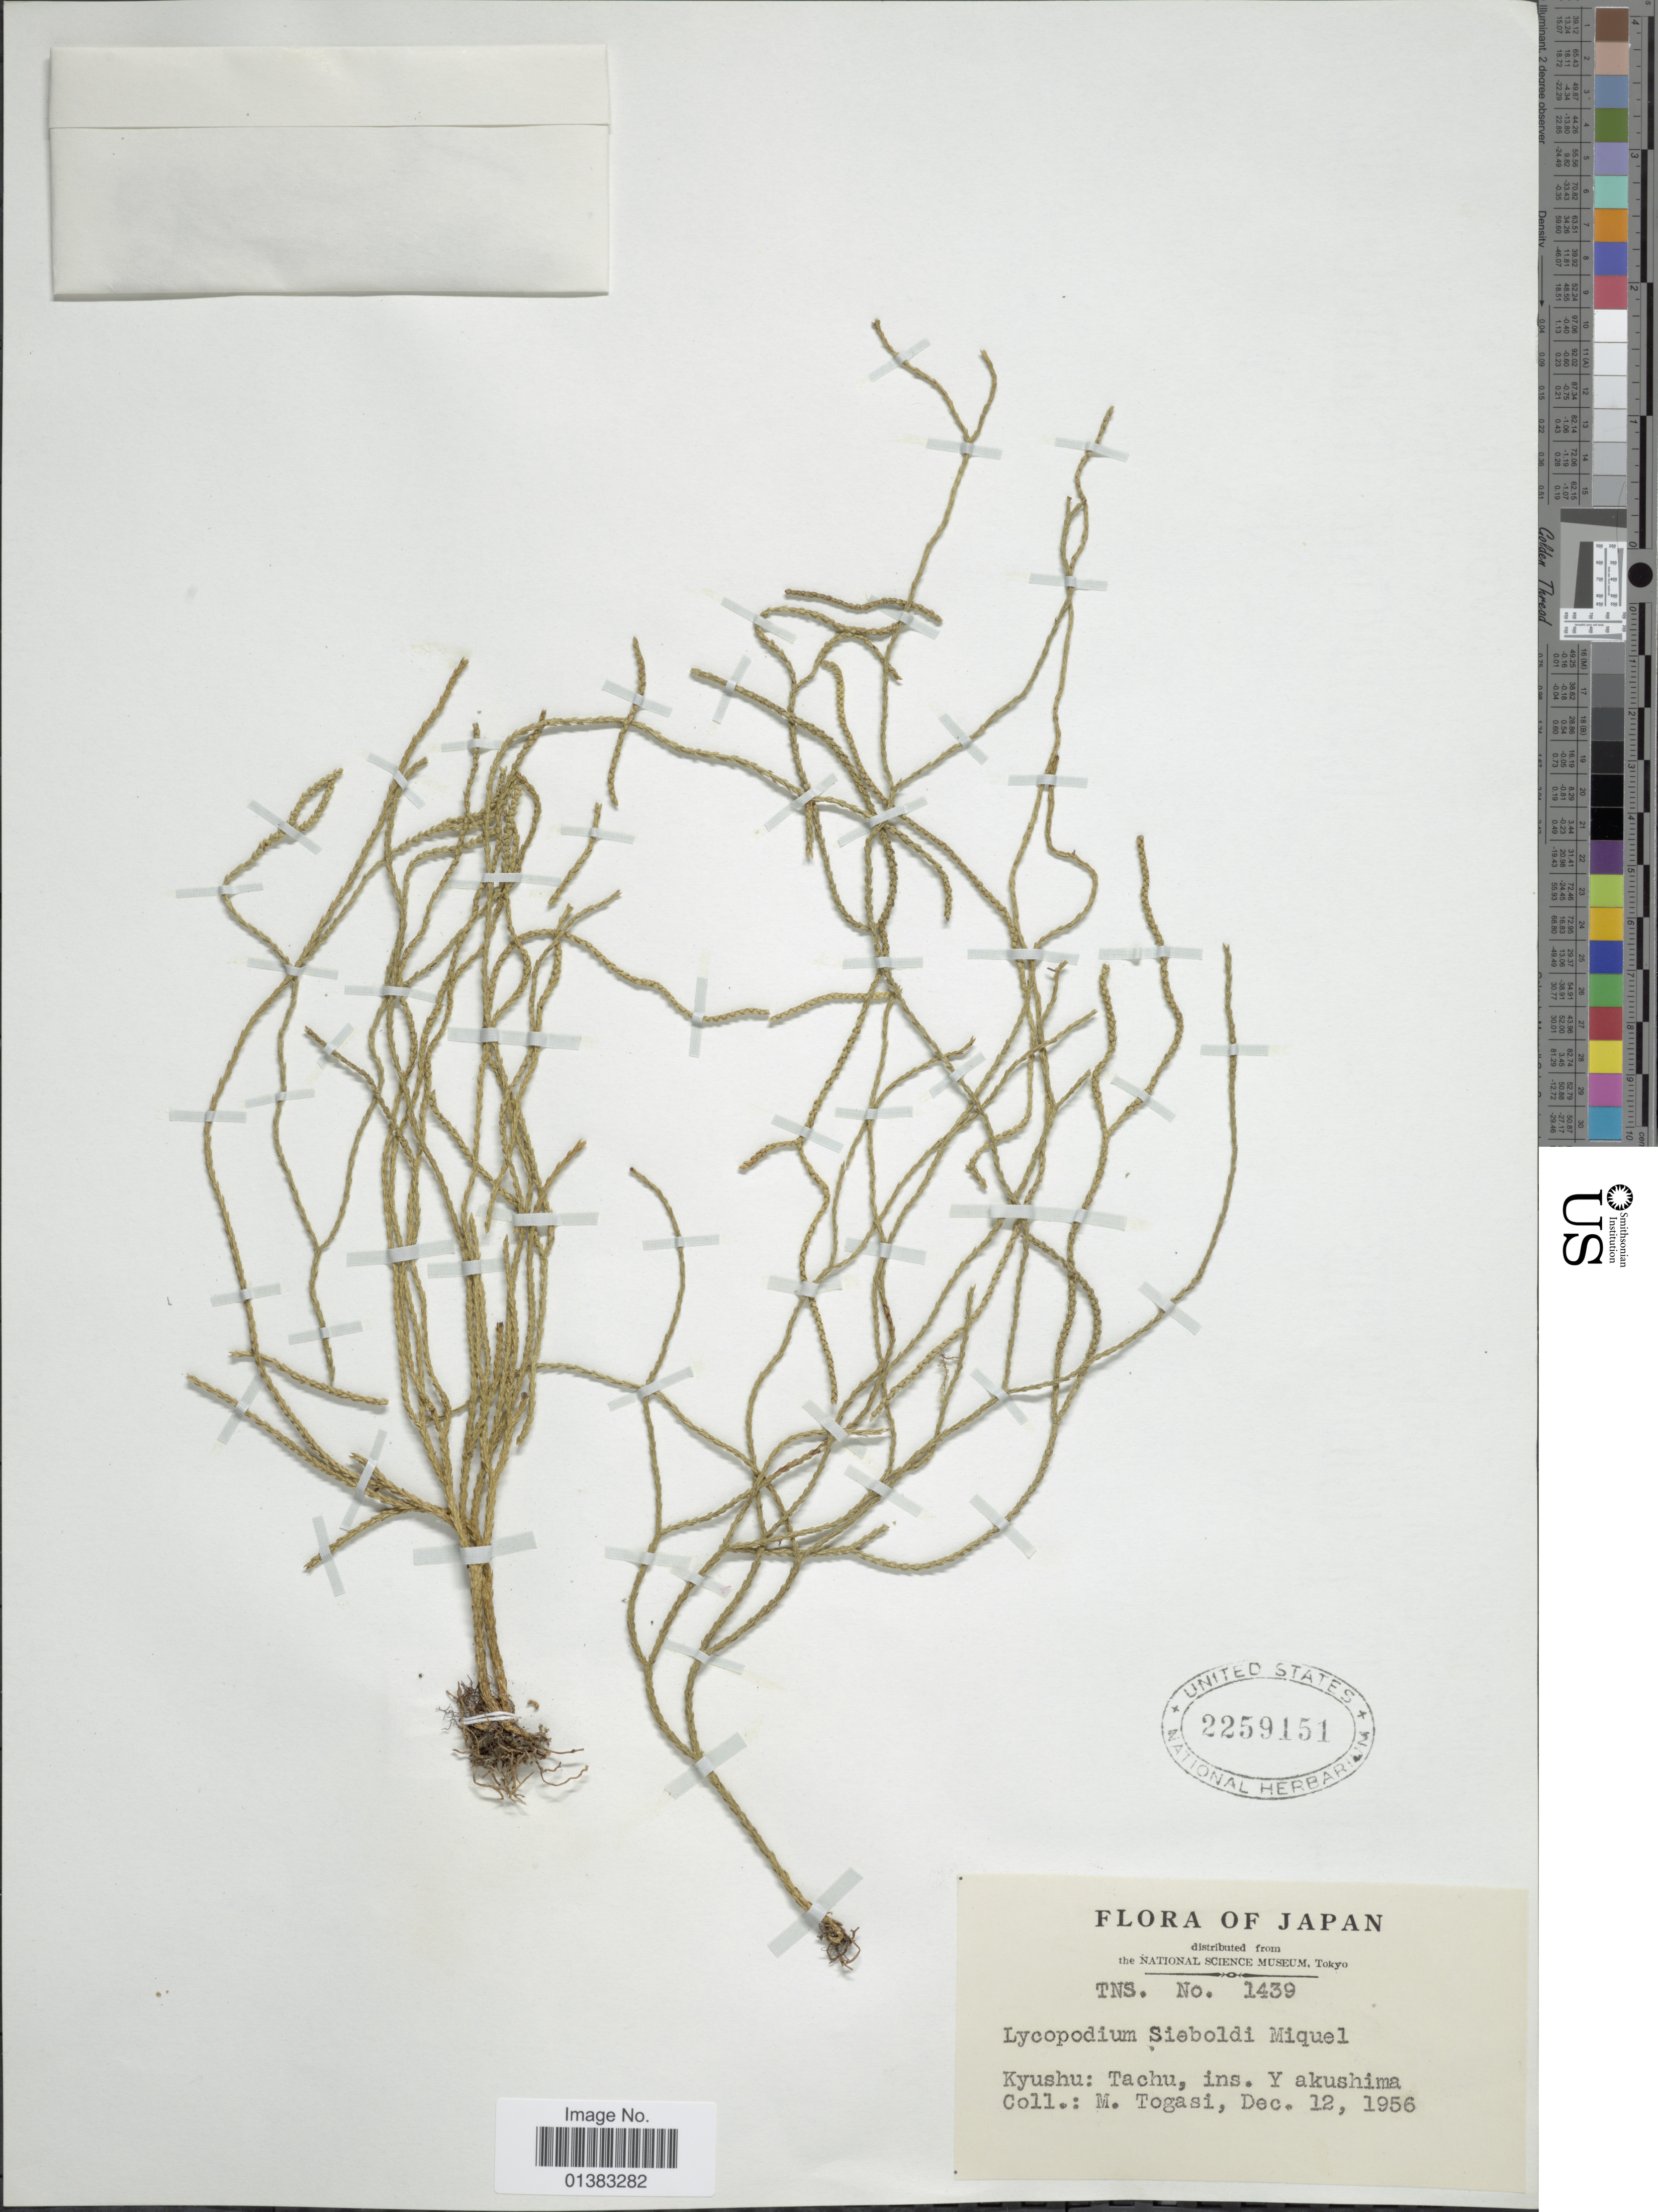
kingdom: Plantae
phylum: Tracheophyta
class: Lycopodiopsida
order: Lycopodiales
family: Lycopodiaceae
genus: Phlegmariurus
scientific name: Phlegmariurus sieboldii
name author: (Miq.) Ching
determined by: Field, A. R.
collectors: M. Togasi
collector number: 1439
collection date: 1956-12-12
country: Japan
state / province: Kagosima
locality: Kyushu: Tachu, ins. Yakushima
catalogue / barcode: US 2259151